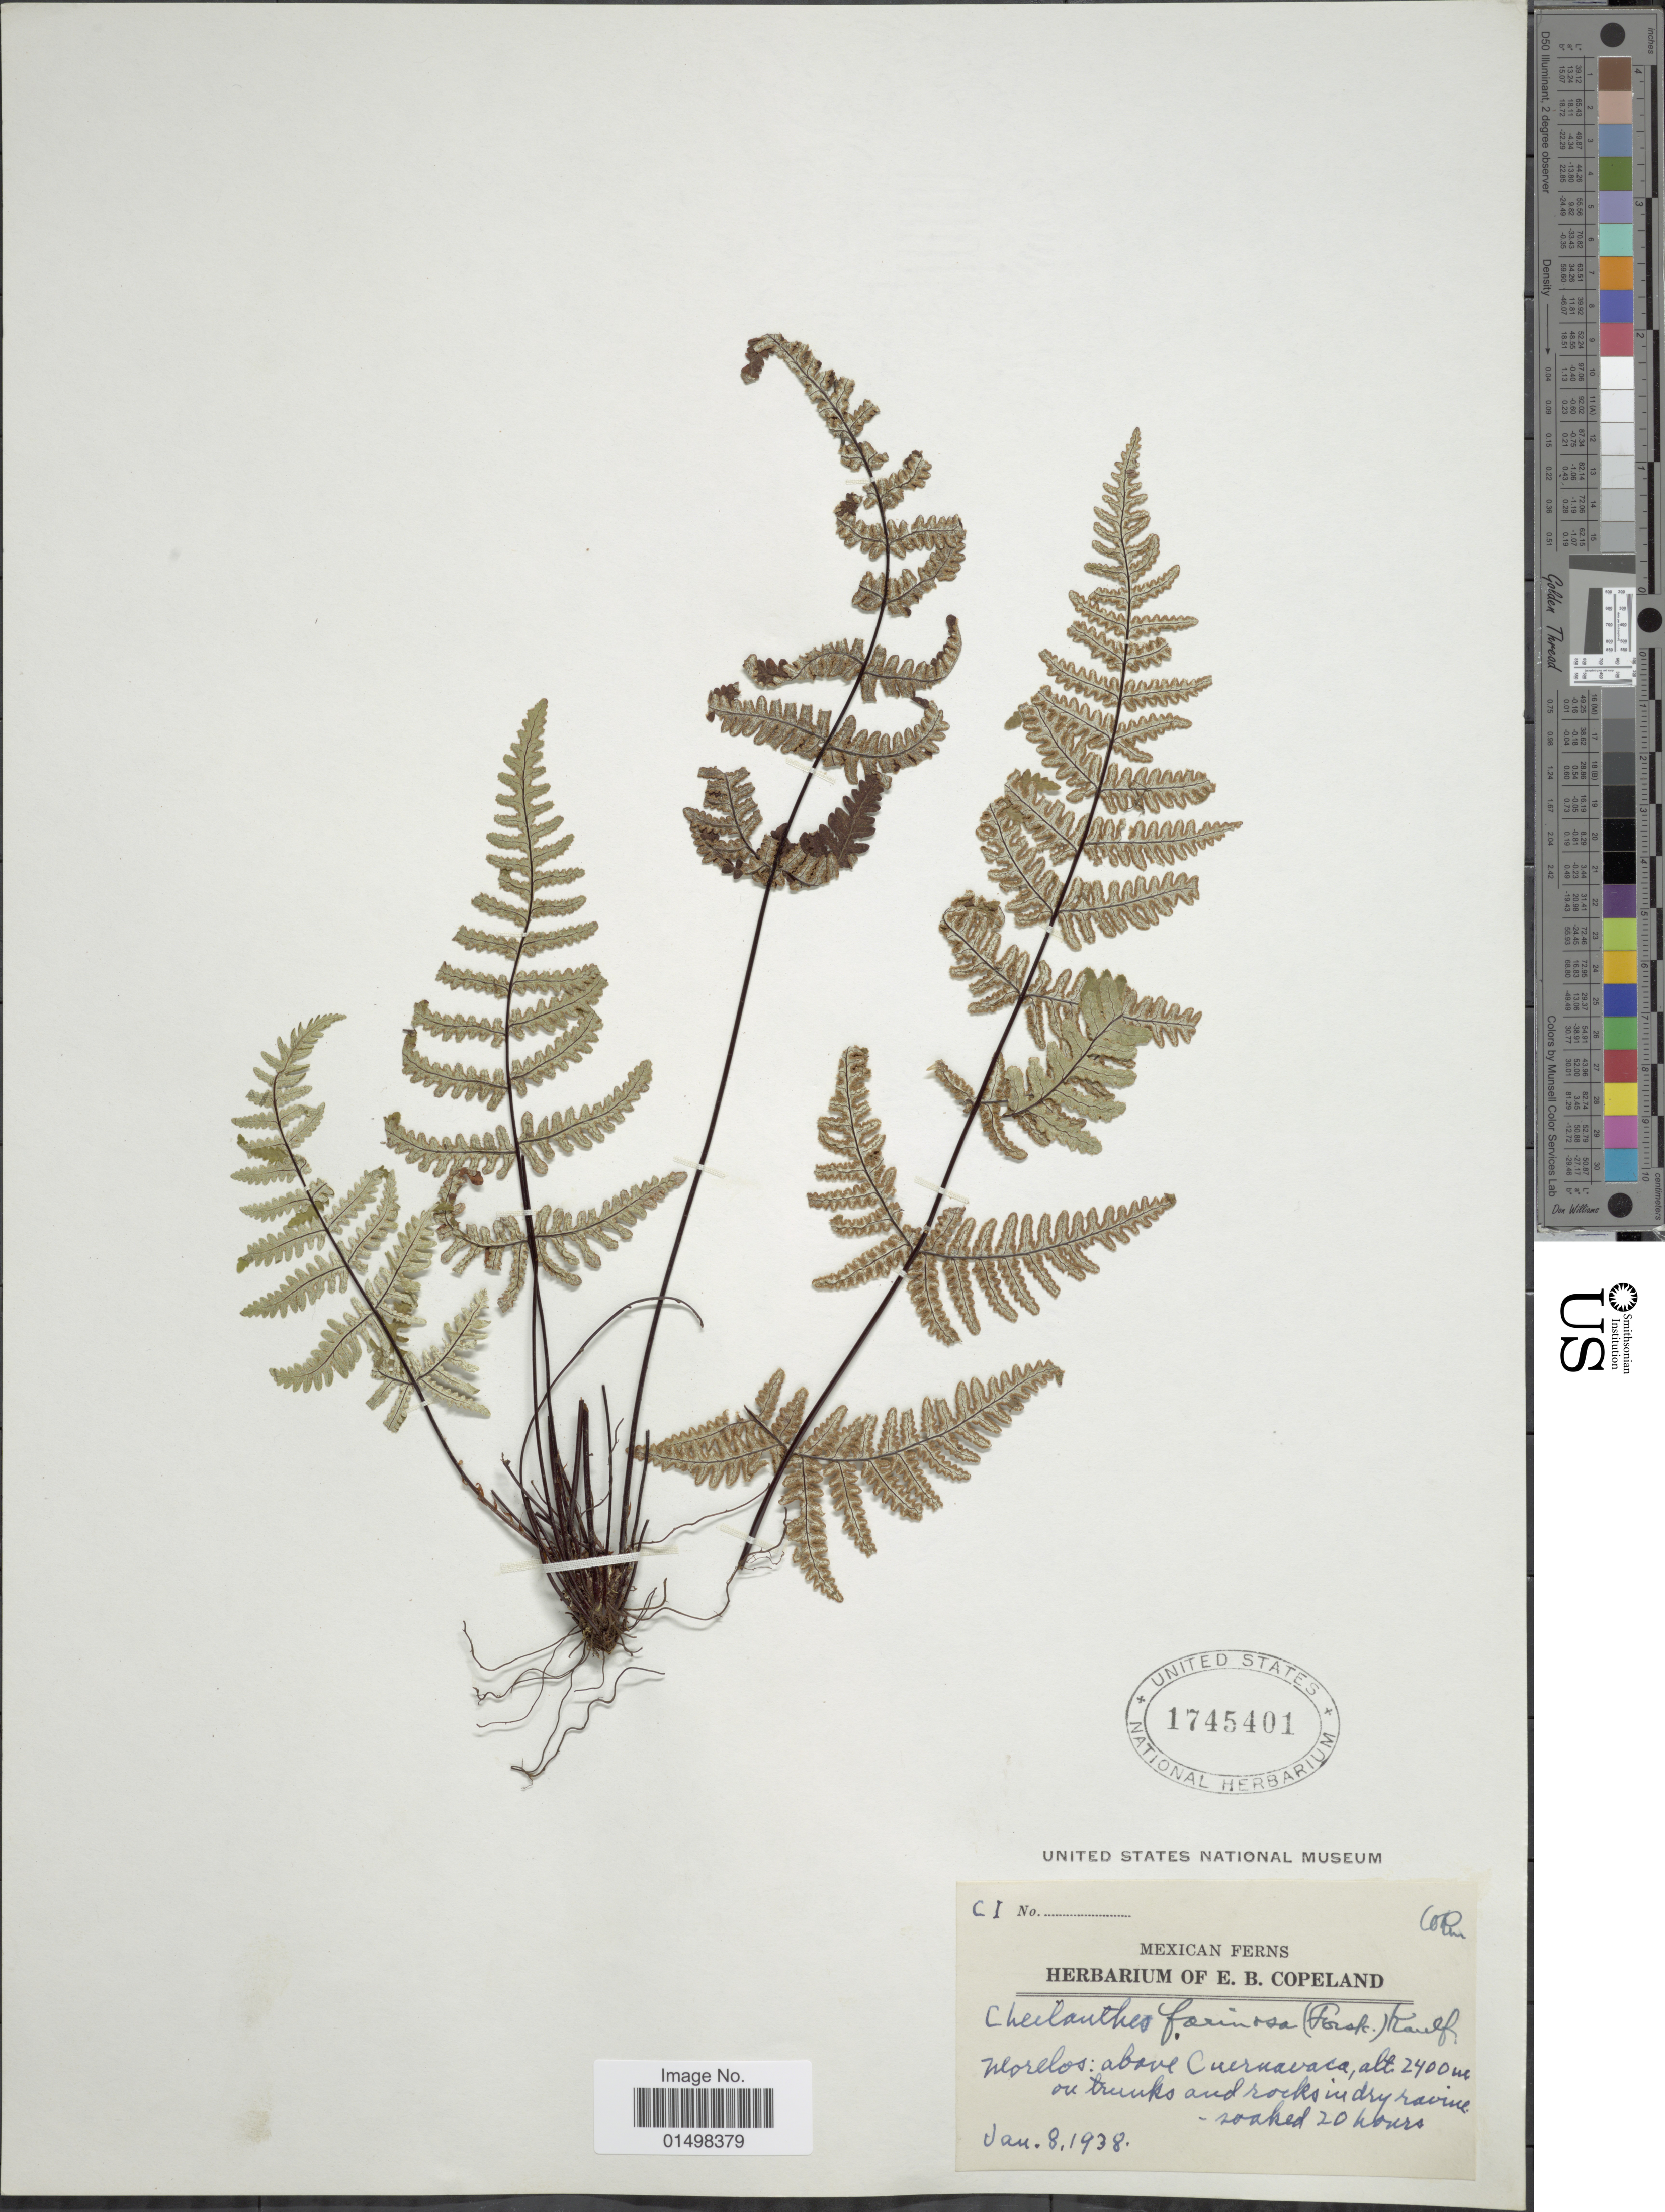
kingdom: Plantae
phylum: Tracheophyta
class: Polypodiopsida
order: Polypodiales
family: Pteridaceae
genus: Aleuritopteris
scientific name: Aleuritopteris farinosa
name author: (Forssk.) Fée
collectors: ex herb. E. B. Copeland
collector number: CI?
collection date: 1938-01-08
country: Mexico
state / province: Morelos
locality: Above Cuernavaca.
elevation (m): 2400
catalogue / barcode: US 1745401